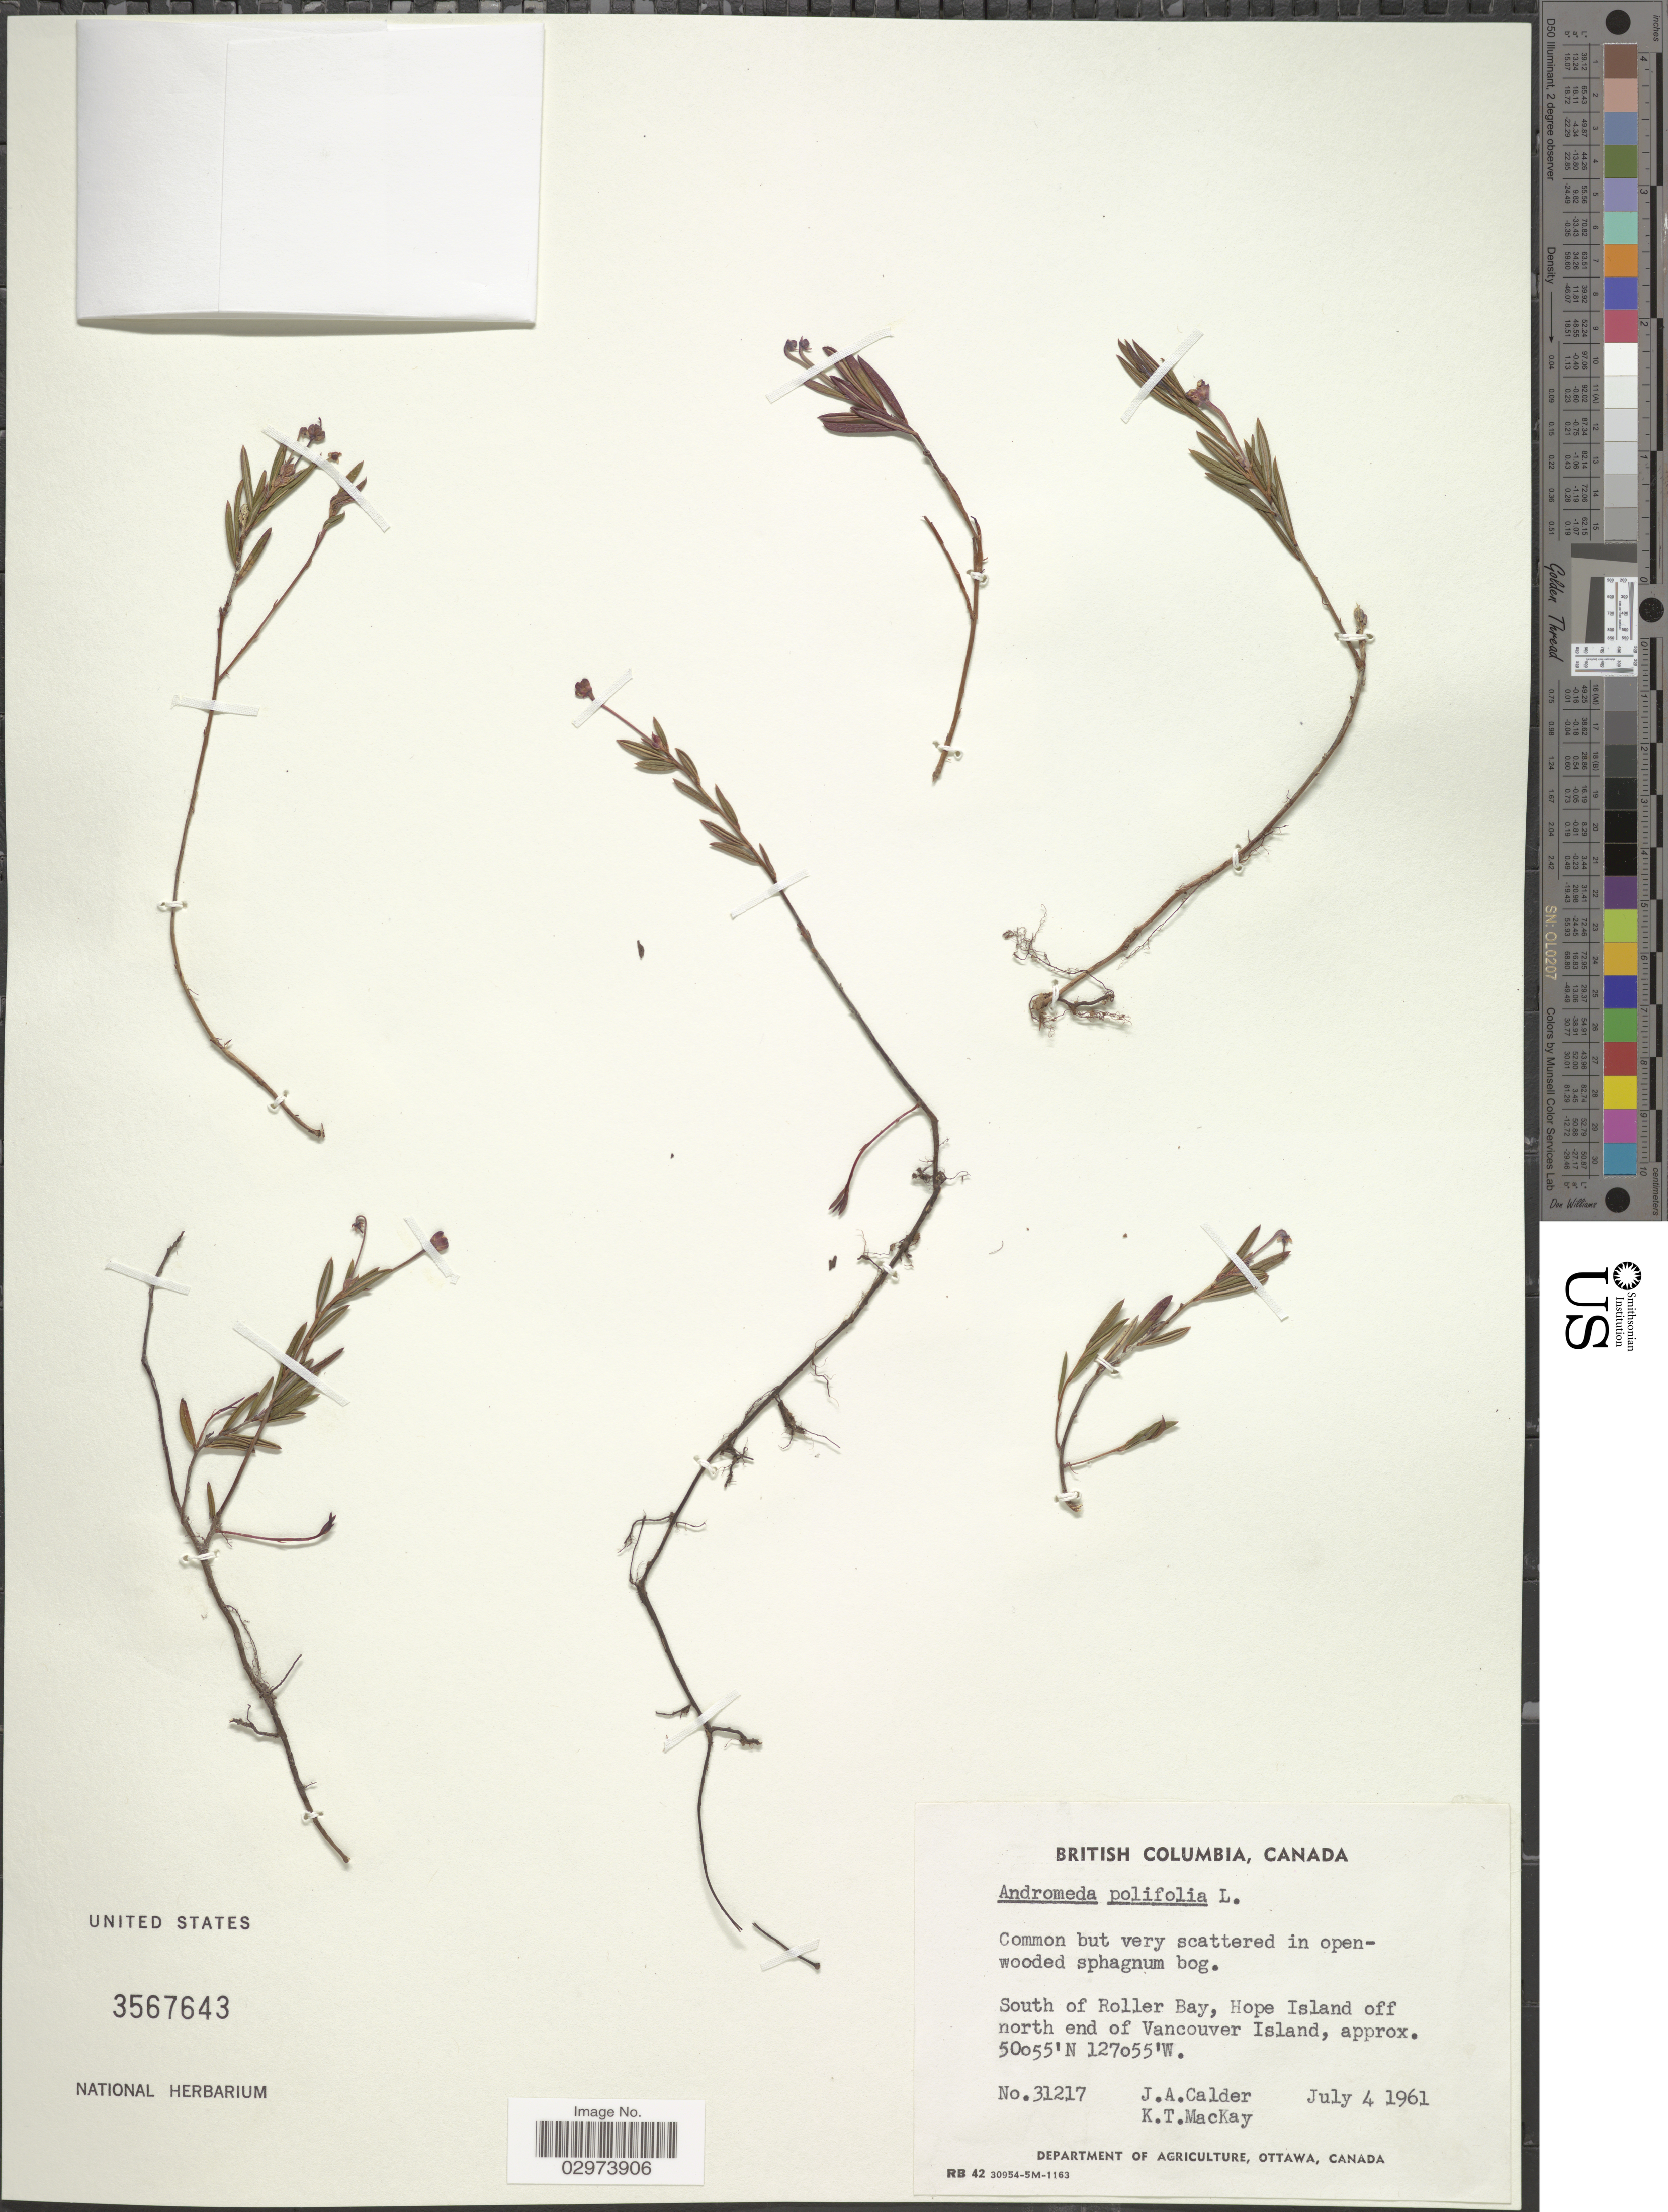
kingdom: Plantae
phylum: Tracheophyta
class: Magnoliopsida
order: Ericales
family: Ericaceae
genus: Andromeda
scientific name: Andromeda polifolia var. latifolia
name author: Aiton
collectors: J. A. Calder & K. T. Mackay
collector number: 31217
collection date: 1961-07-04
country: Canada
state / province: British Columbia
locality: South of Roller Bay, Hope Island off north end of Vancouver Island.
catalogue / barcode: US 3567643